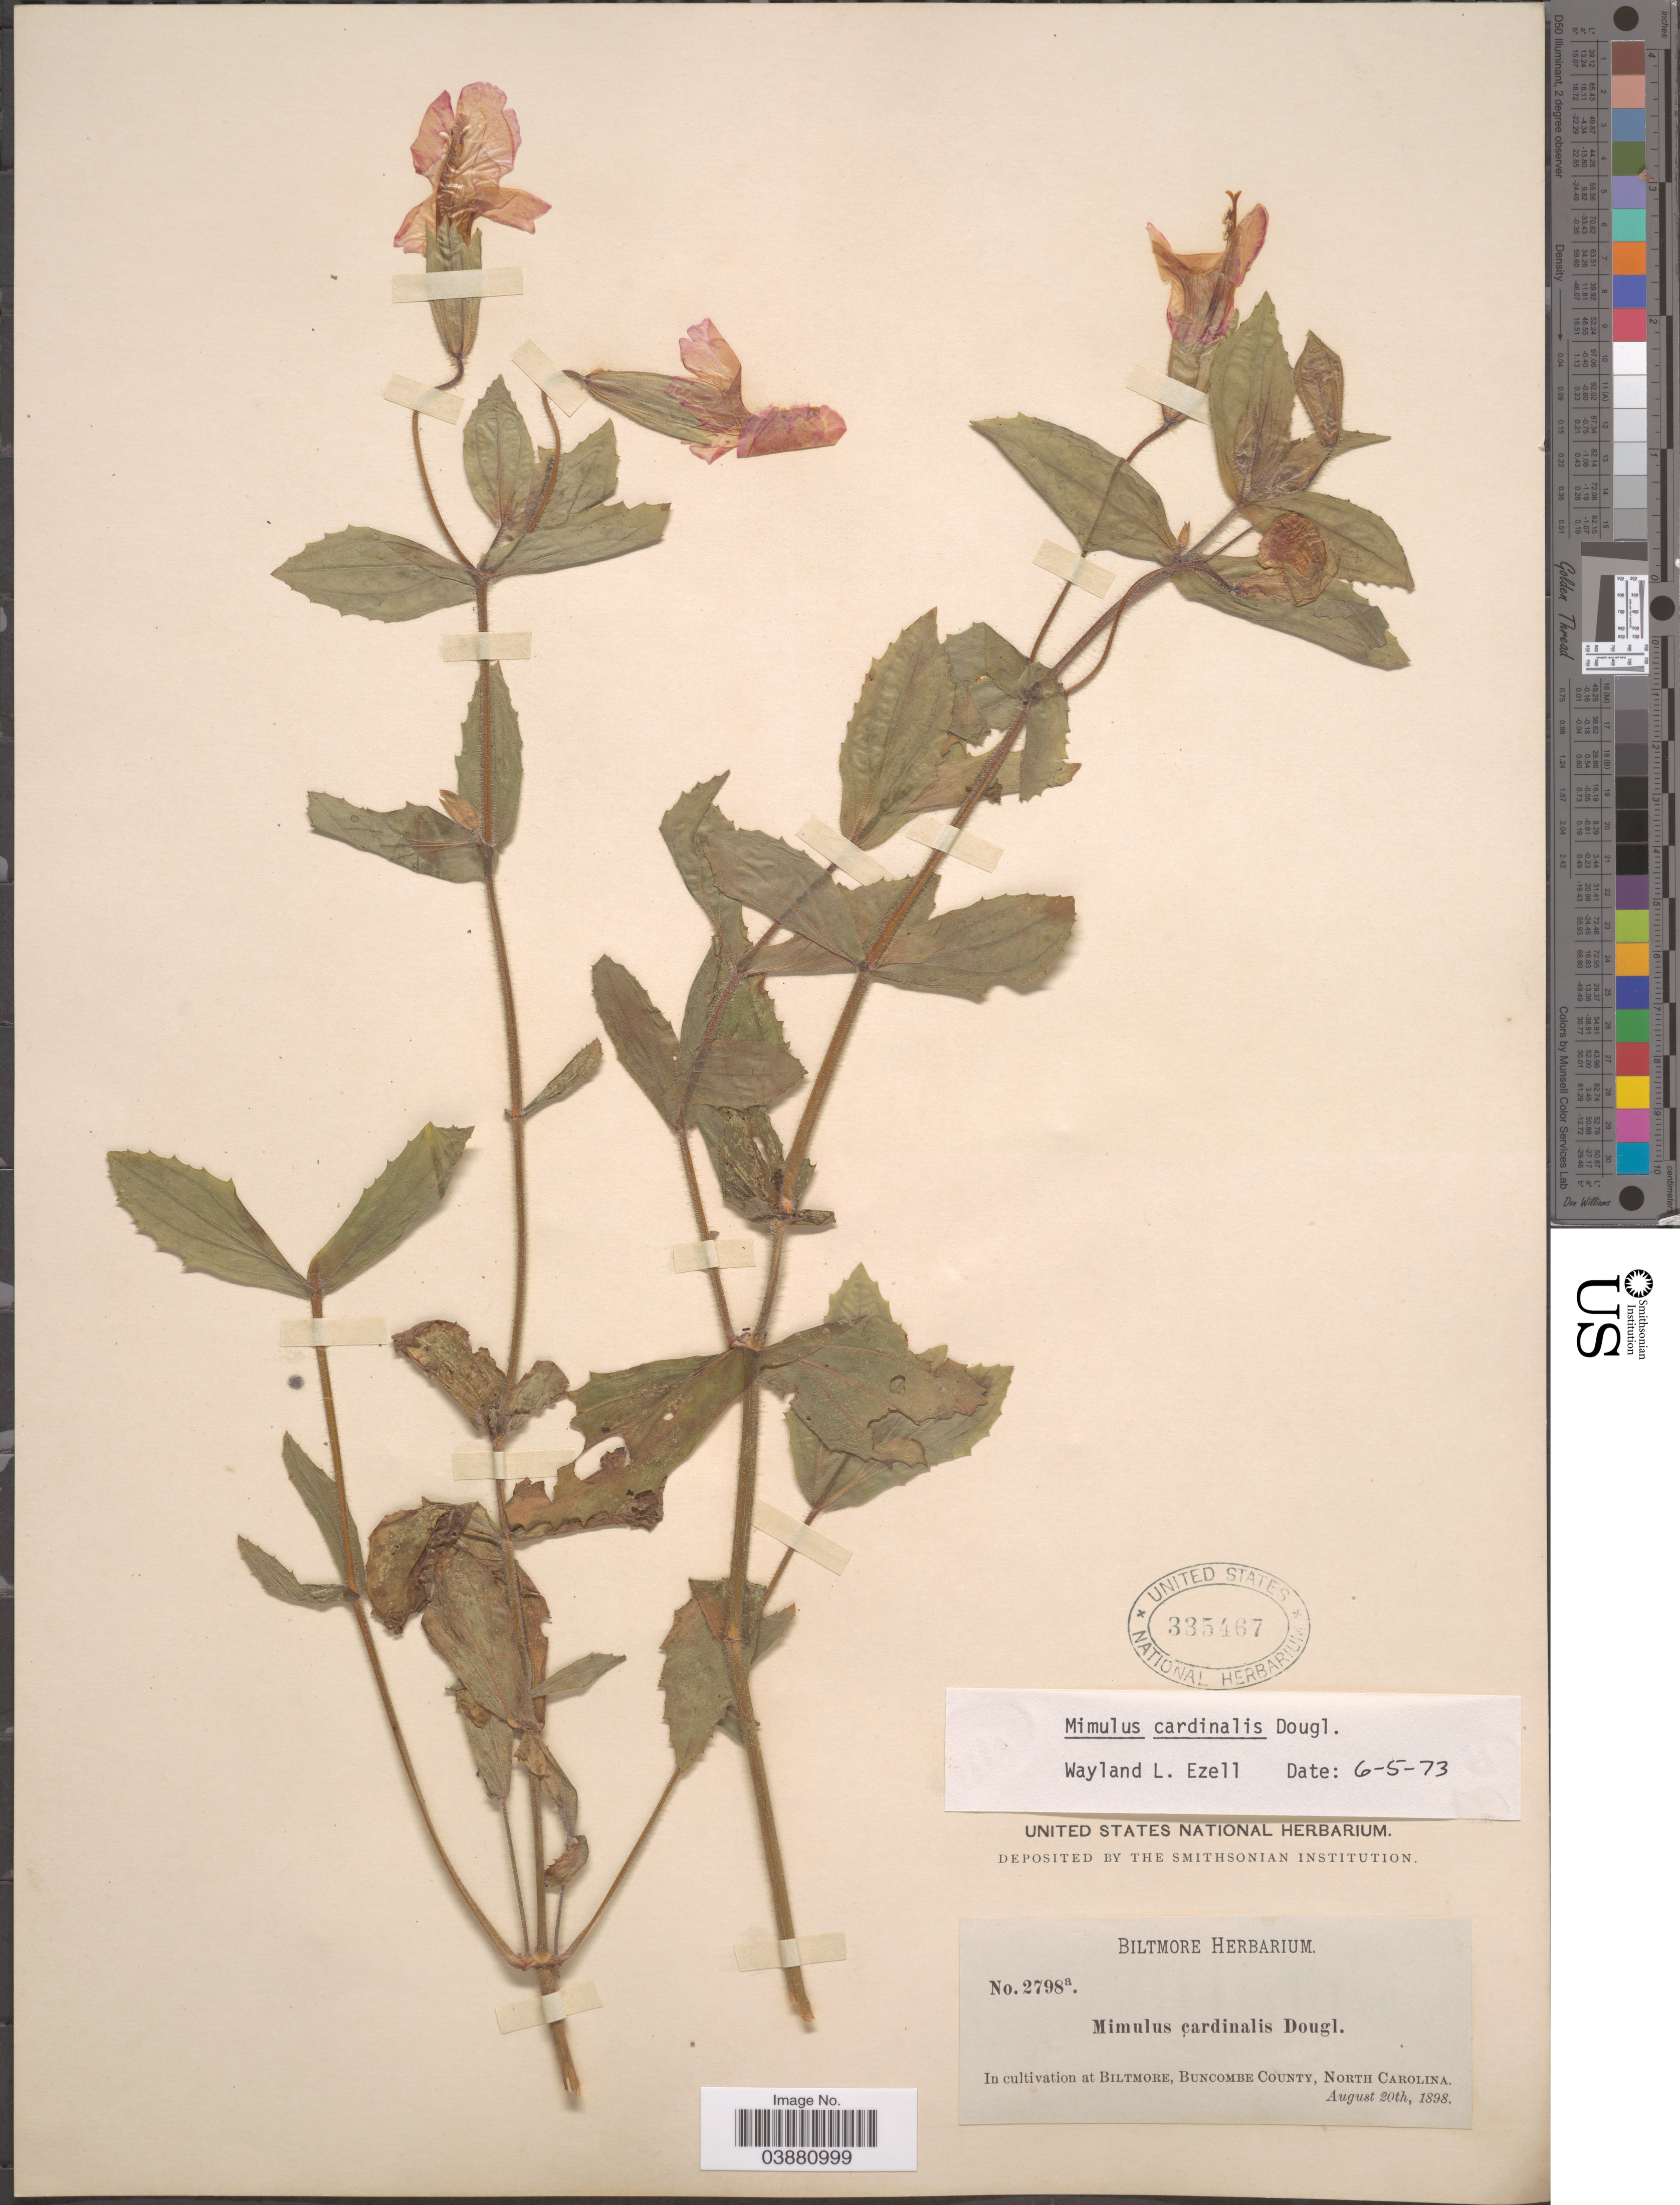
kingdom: Plantae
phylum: Tracheophyta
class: Magnoliopsida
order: Lamiales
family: Phrymaceae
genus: Mimulus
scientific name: Mimulus cardinalis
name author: Douglas ex Benth.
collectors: ex herb. Biltmore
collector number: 2798a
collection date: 1898-08-20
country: United States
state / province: North Carolina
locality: In cultivation at Biltmore, Buncombe County.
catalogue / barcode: US 335467